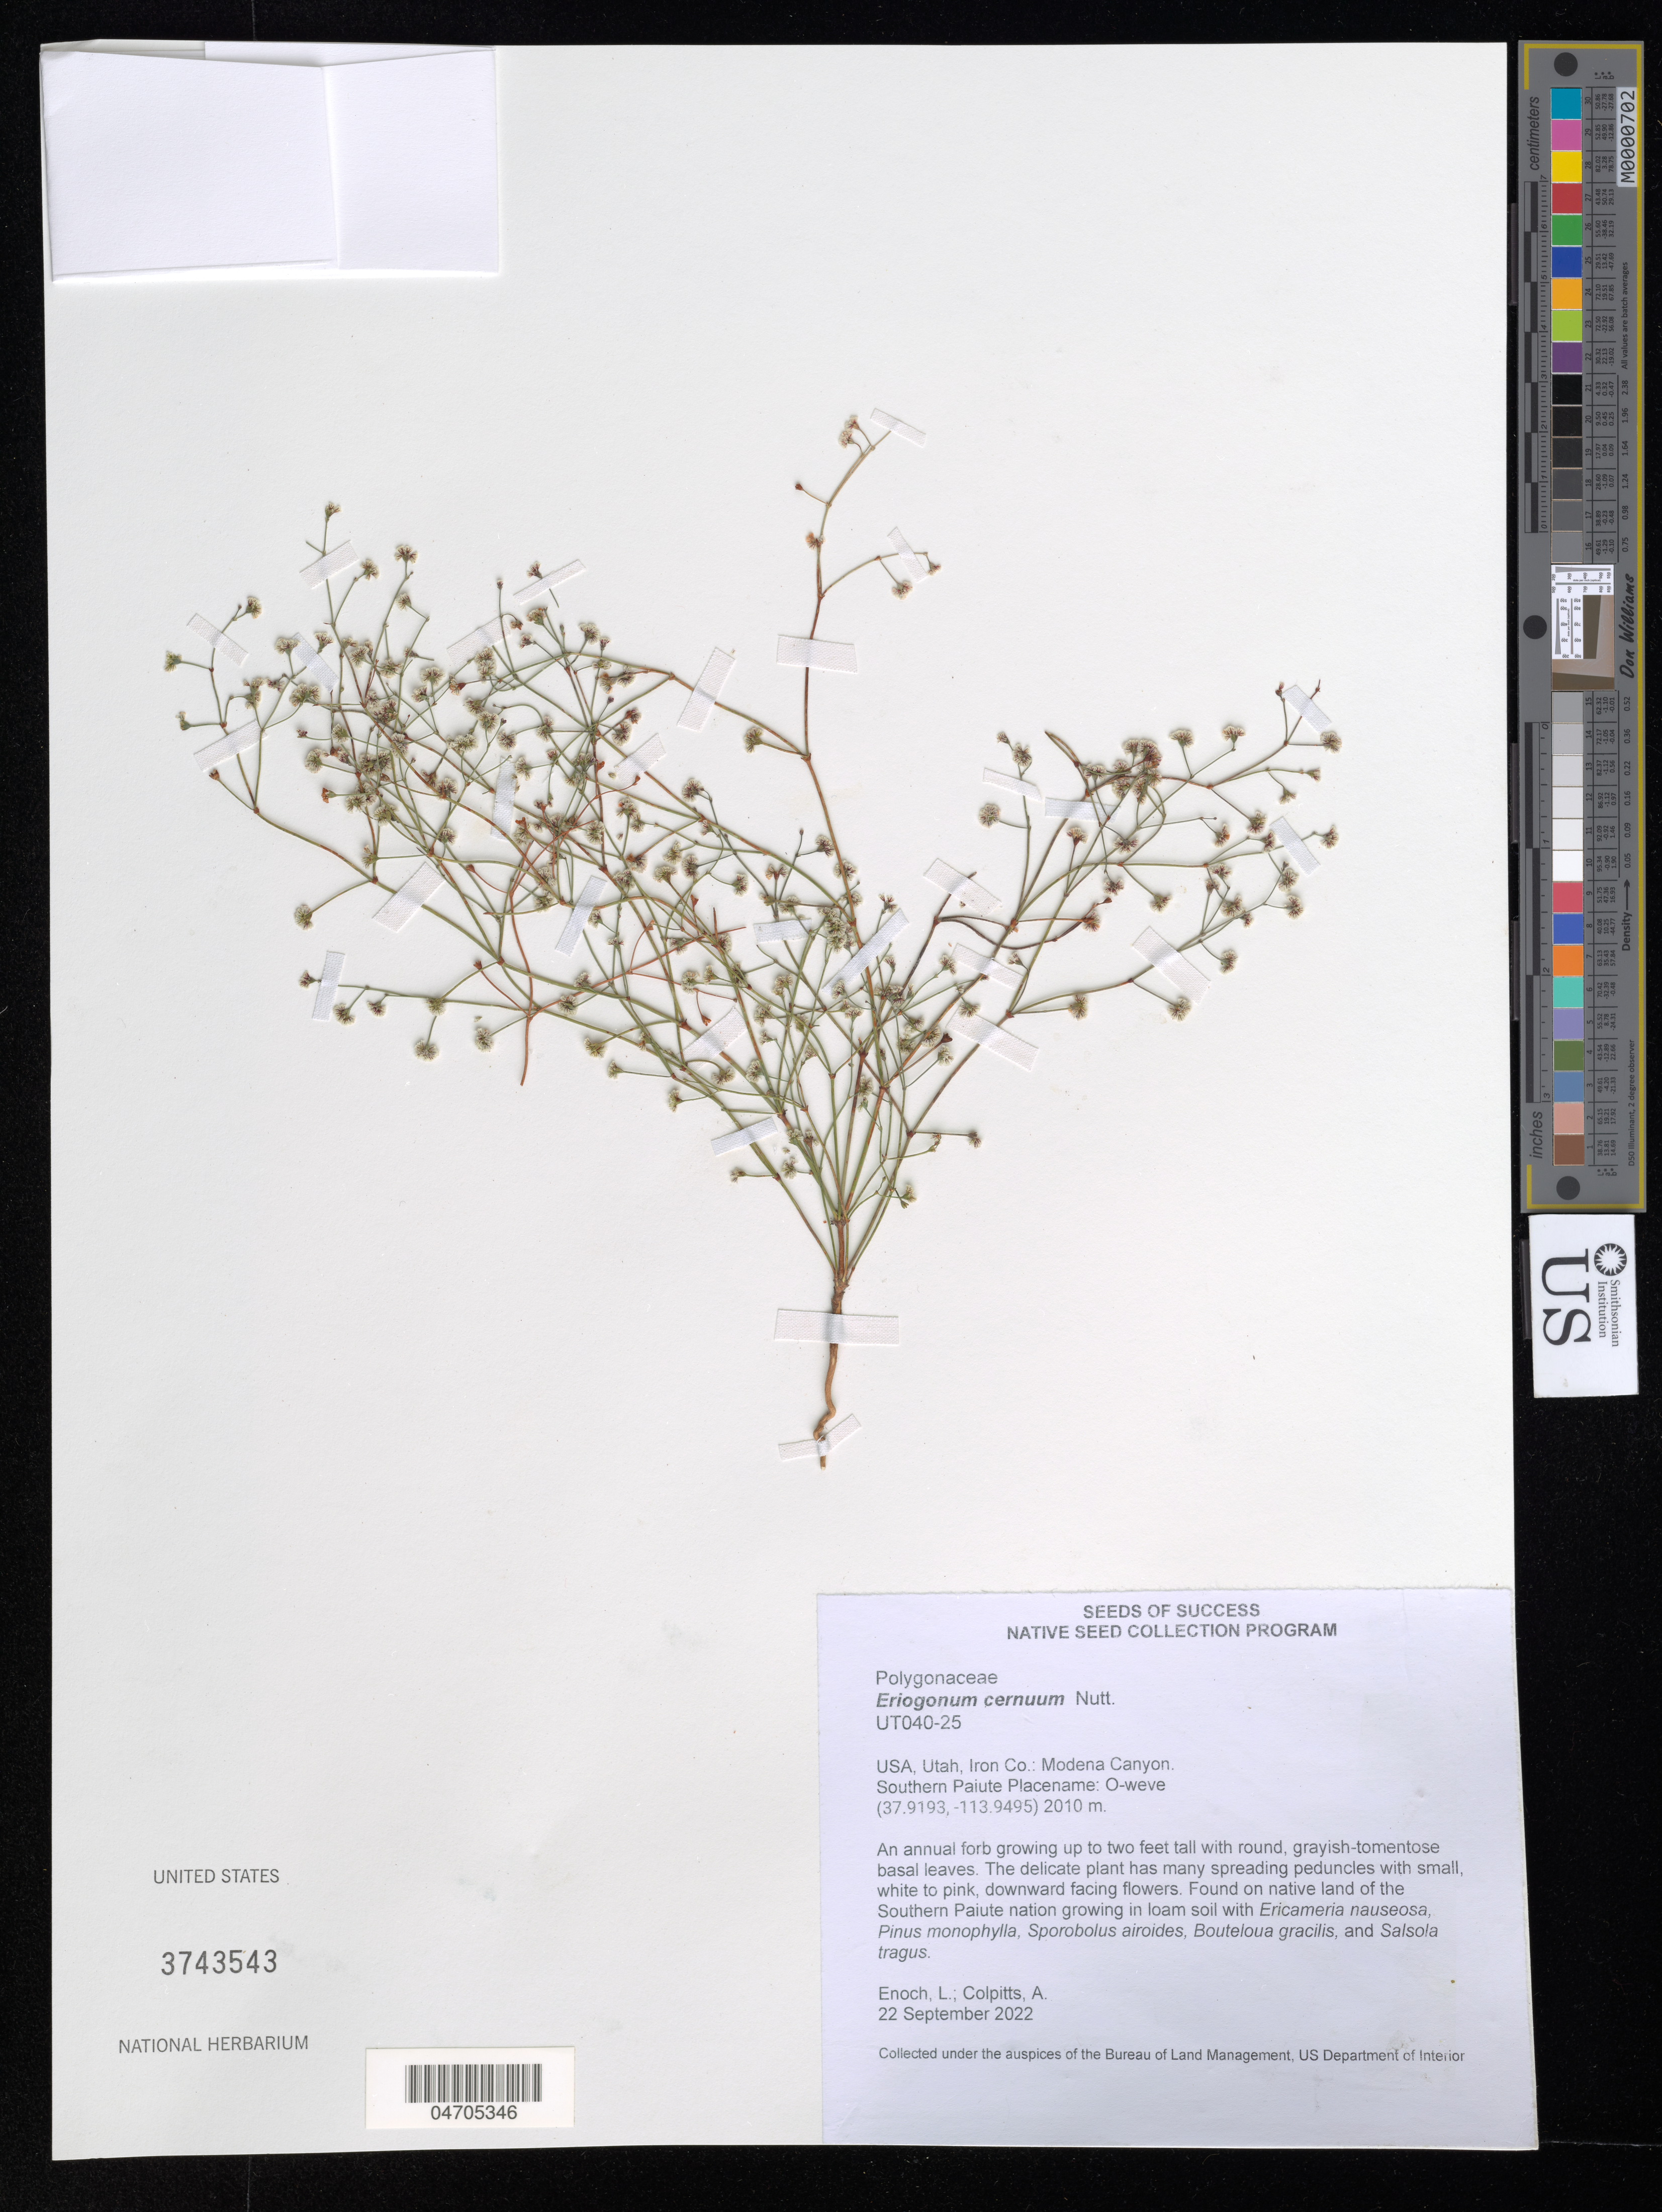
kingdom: Plantae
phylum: Tracheophyta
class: Magnoliopsida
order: Caryophyllales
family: Polygonaceae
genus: Eriogonum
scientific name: Eriogonum cernuum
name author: Nutt.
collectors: L. Enoch & A. Colpitts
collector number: UT040-25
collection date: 2022-09-22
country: United States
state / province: Utah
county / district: Iron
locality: Iron Co.: Modena Canyon. Southern Paiute Placename: O-weve.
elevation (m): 2010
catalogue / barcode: US 3743543